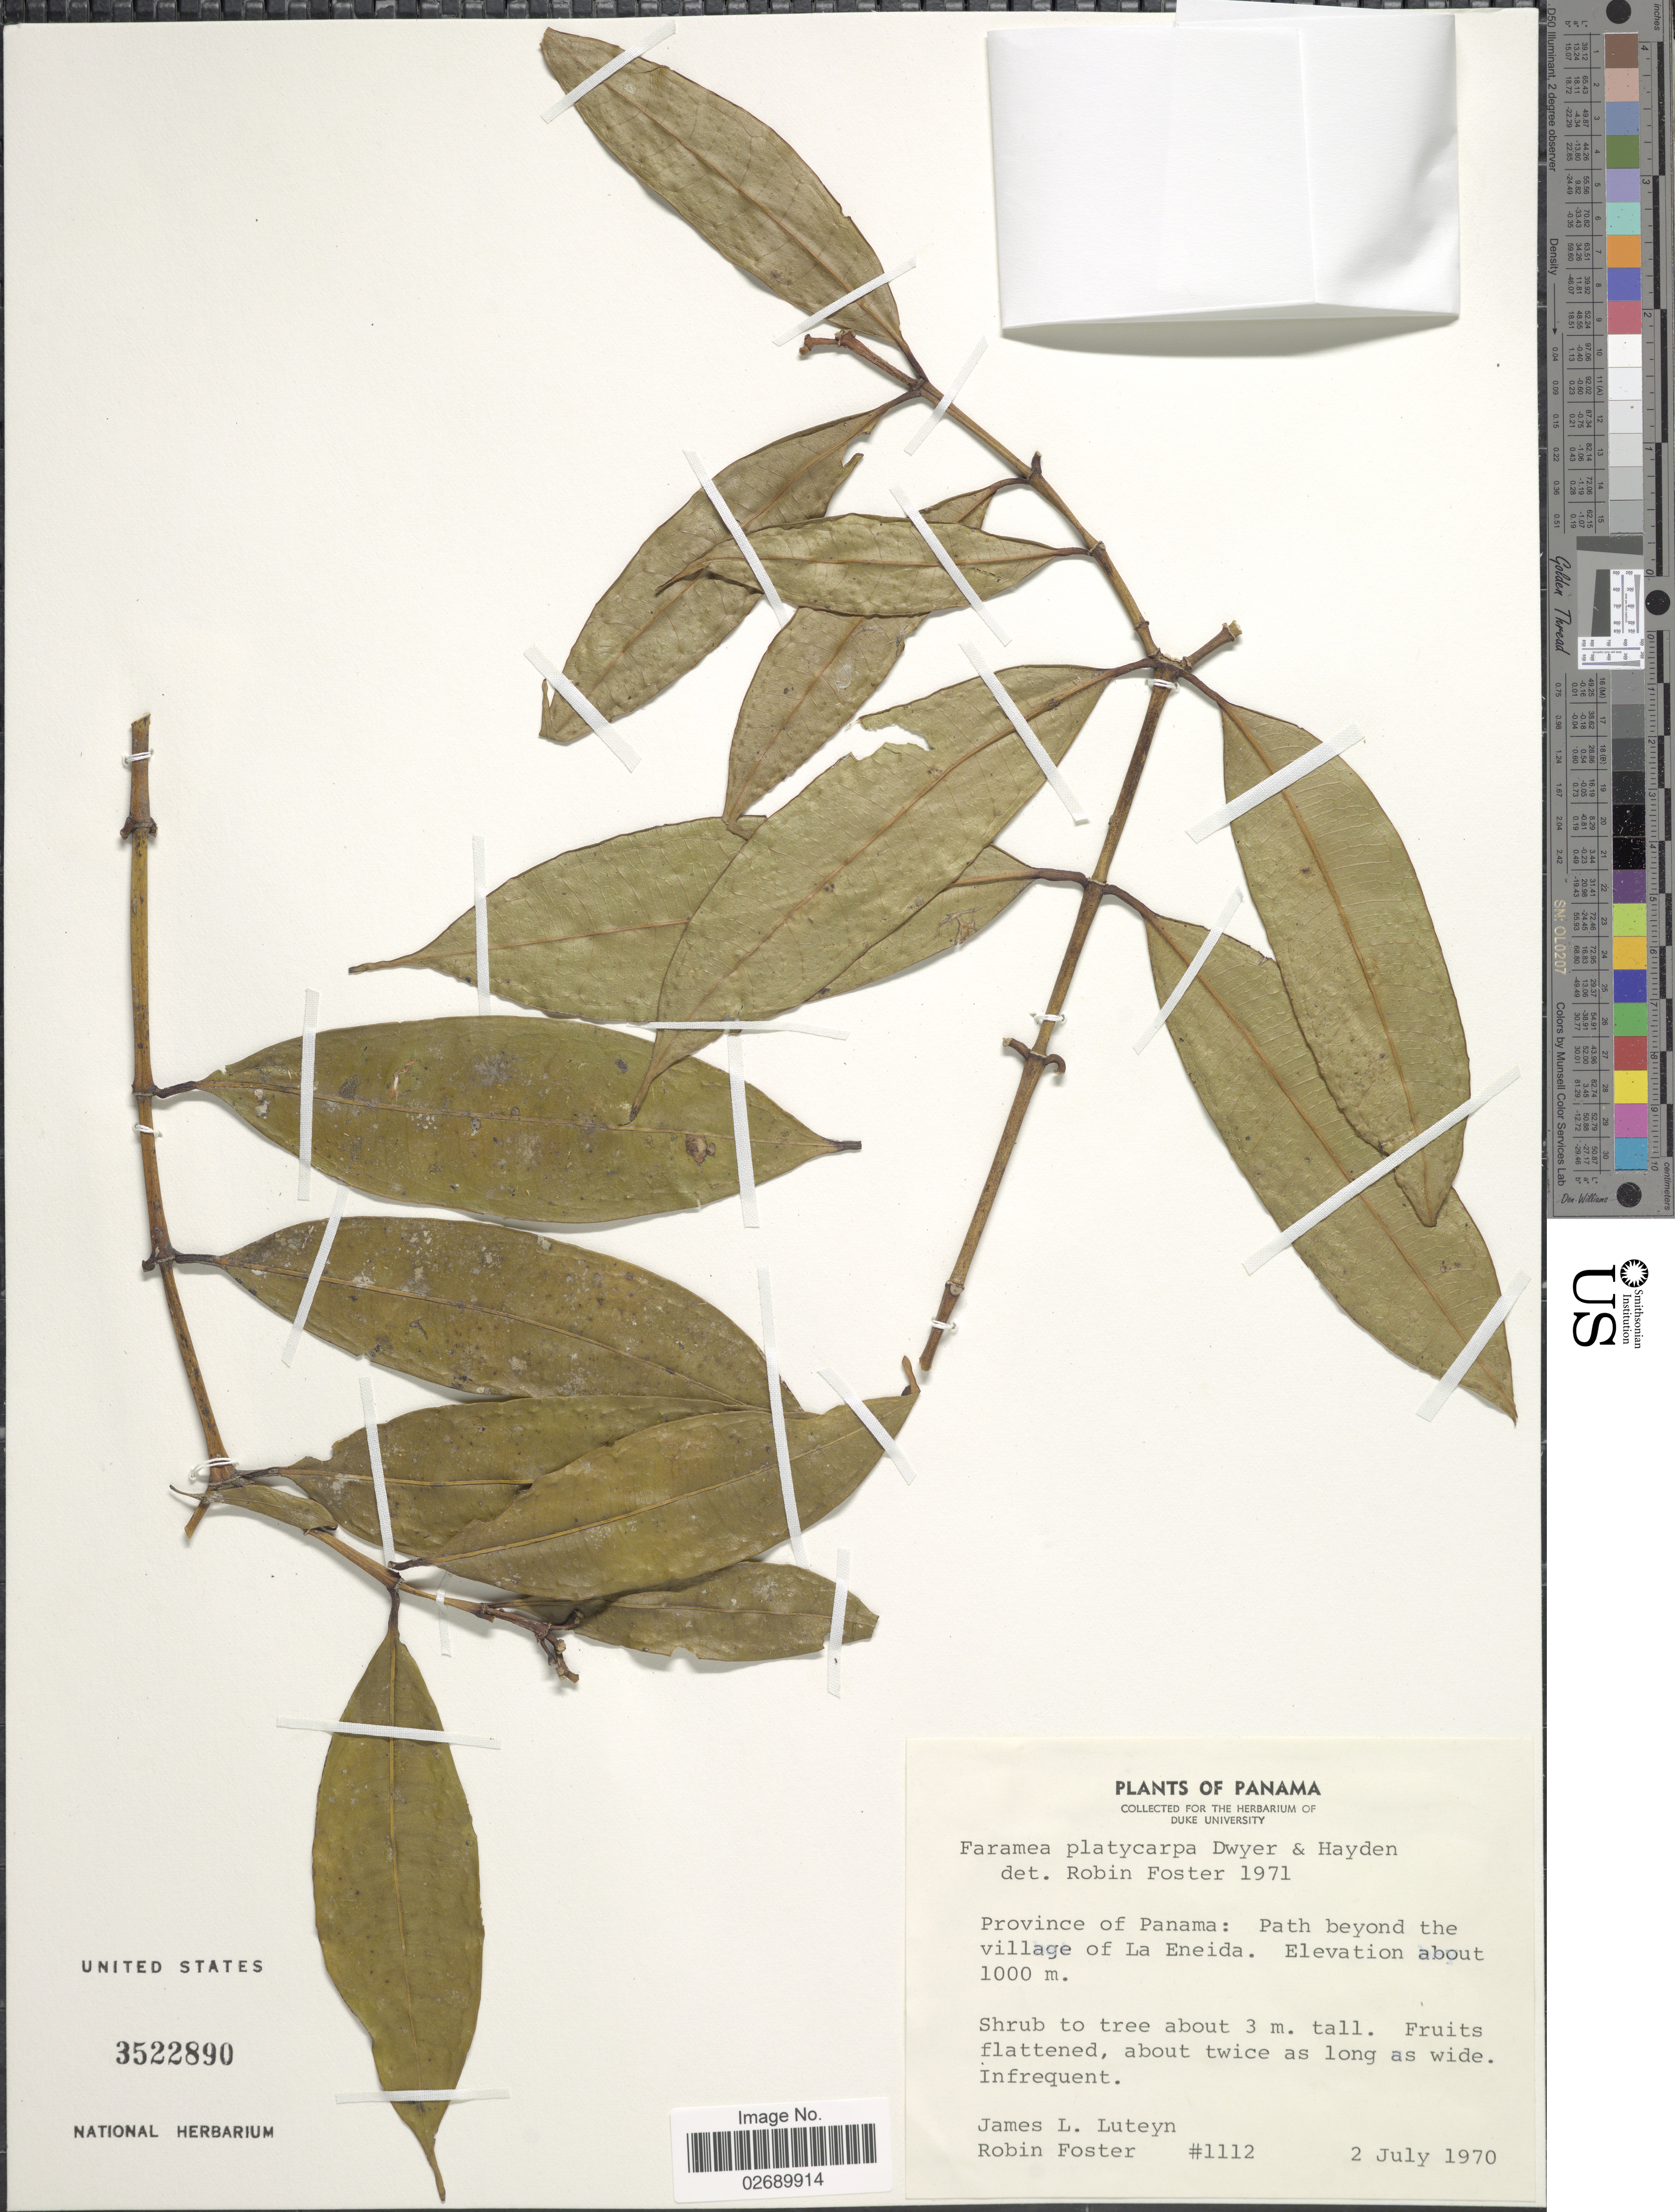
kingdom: Plantae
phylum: Tracheophyta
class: Magnoliopsida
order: Gentianales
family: Rubiaceae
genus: Faramea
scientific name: Faramea platycarpa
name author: Dwyer & M.V. Hayden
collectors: J. L. Luteyn & R. B. Foster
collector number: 1112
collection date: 1970-07-02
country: Panama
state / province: Panamá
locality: Path beyond the village of La Eneida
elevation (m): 1000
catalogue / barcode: US 3522890